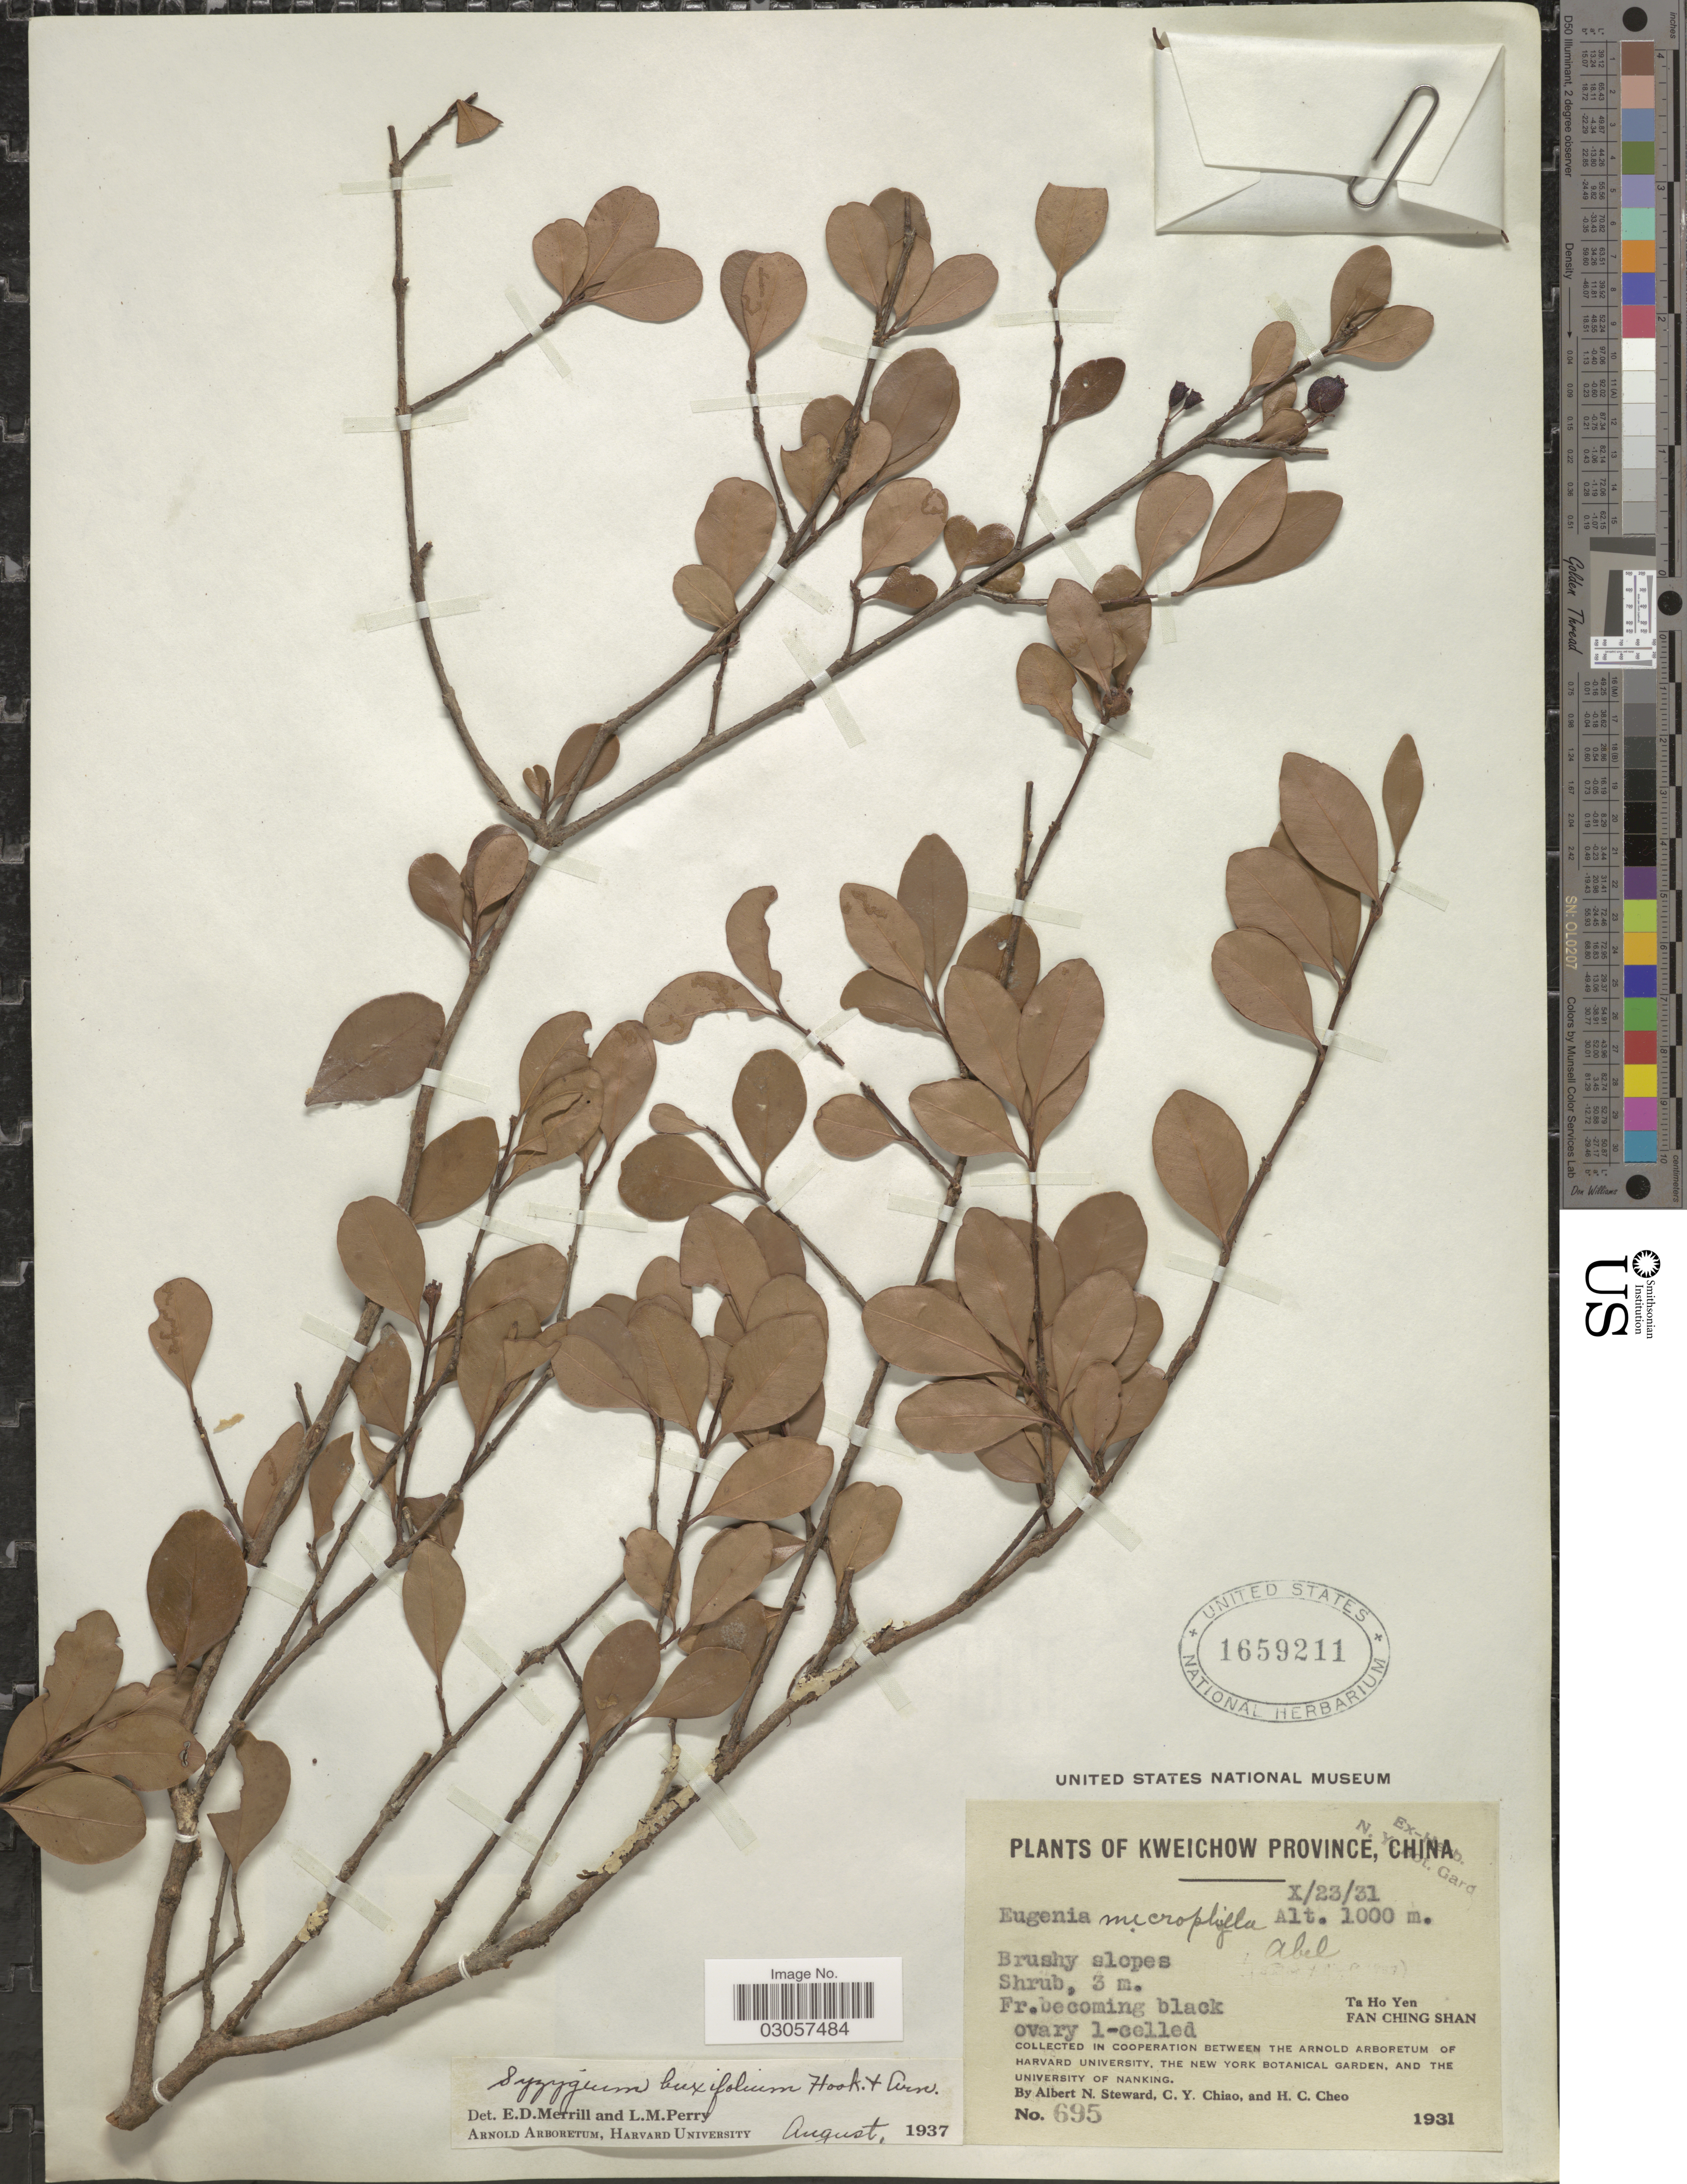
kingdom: Plantae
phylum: Tracheophyta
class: Magnoliopsida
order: Myrtales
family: Myrtaceae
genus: Syzygium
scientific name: Syzygium buxifolium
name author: Hook. & Arn.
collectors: A. N. Steward, C. Y. Chiao & H. Cheo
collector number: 695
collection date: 1931-10-23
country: China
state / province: Guizhou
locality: Kweichow Province, China, Ta Ho Yen, Fan Ching Shan.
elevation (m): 1000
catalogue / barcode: US 1659211